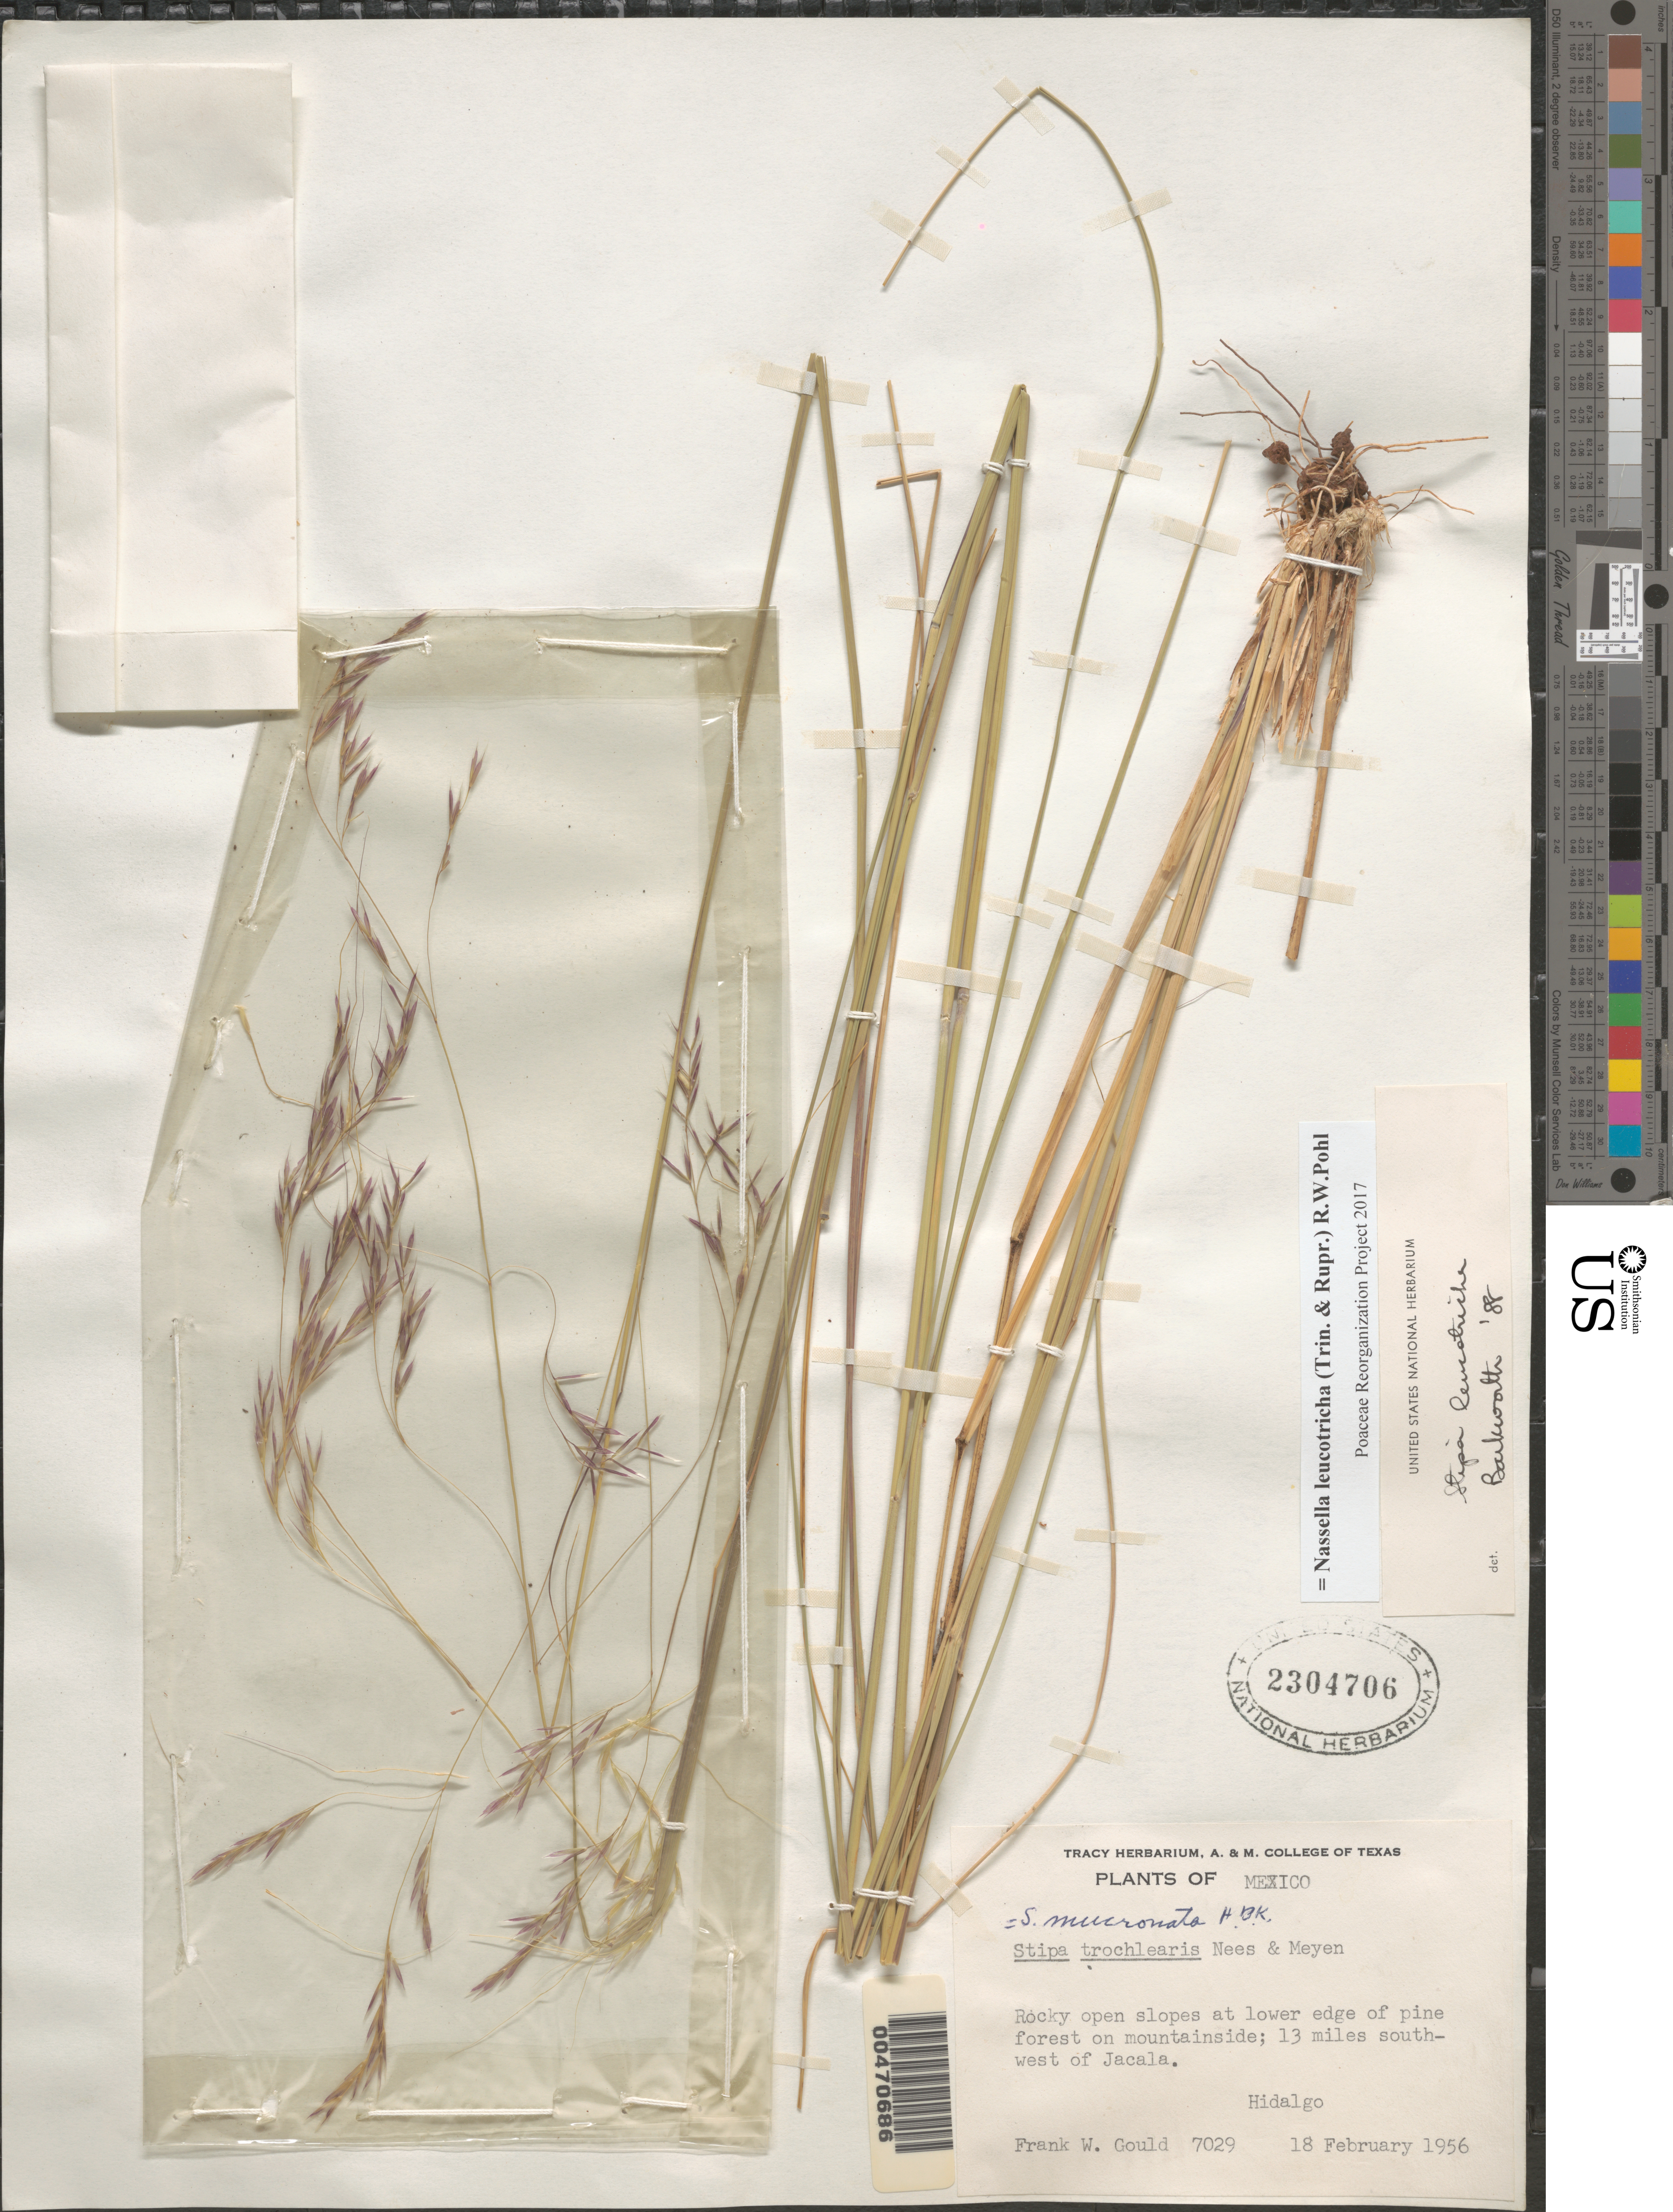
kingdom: Plantae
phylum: Tracheophyta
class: Liliopsida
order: Poales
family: Poaceae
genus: Nassella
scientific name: Nassella leucotricha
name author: (Trin. & Rupr.) R.W. Pohl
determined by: Poaceae Reorganization Project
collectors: F. W. Gould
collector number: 7029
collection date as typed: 18 Feb 1956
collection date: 1956-02-18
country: Mexico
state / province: Hidalgo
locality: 13 mi SW of Jacala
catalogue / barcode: US 2304706